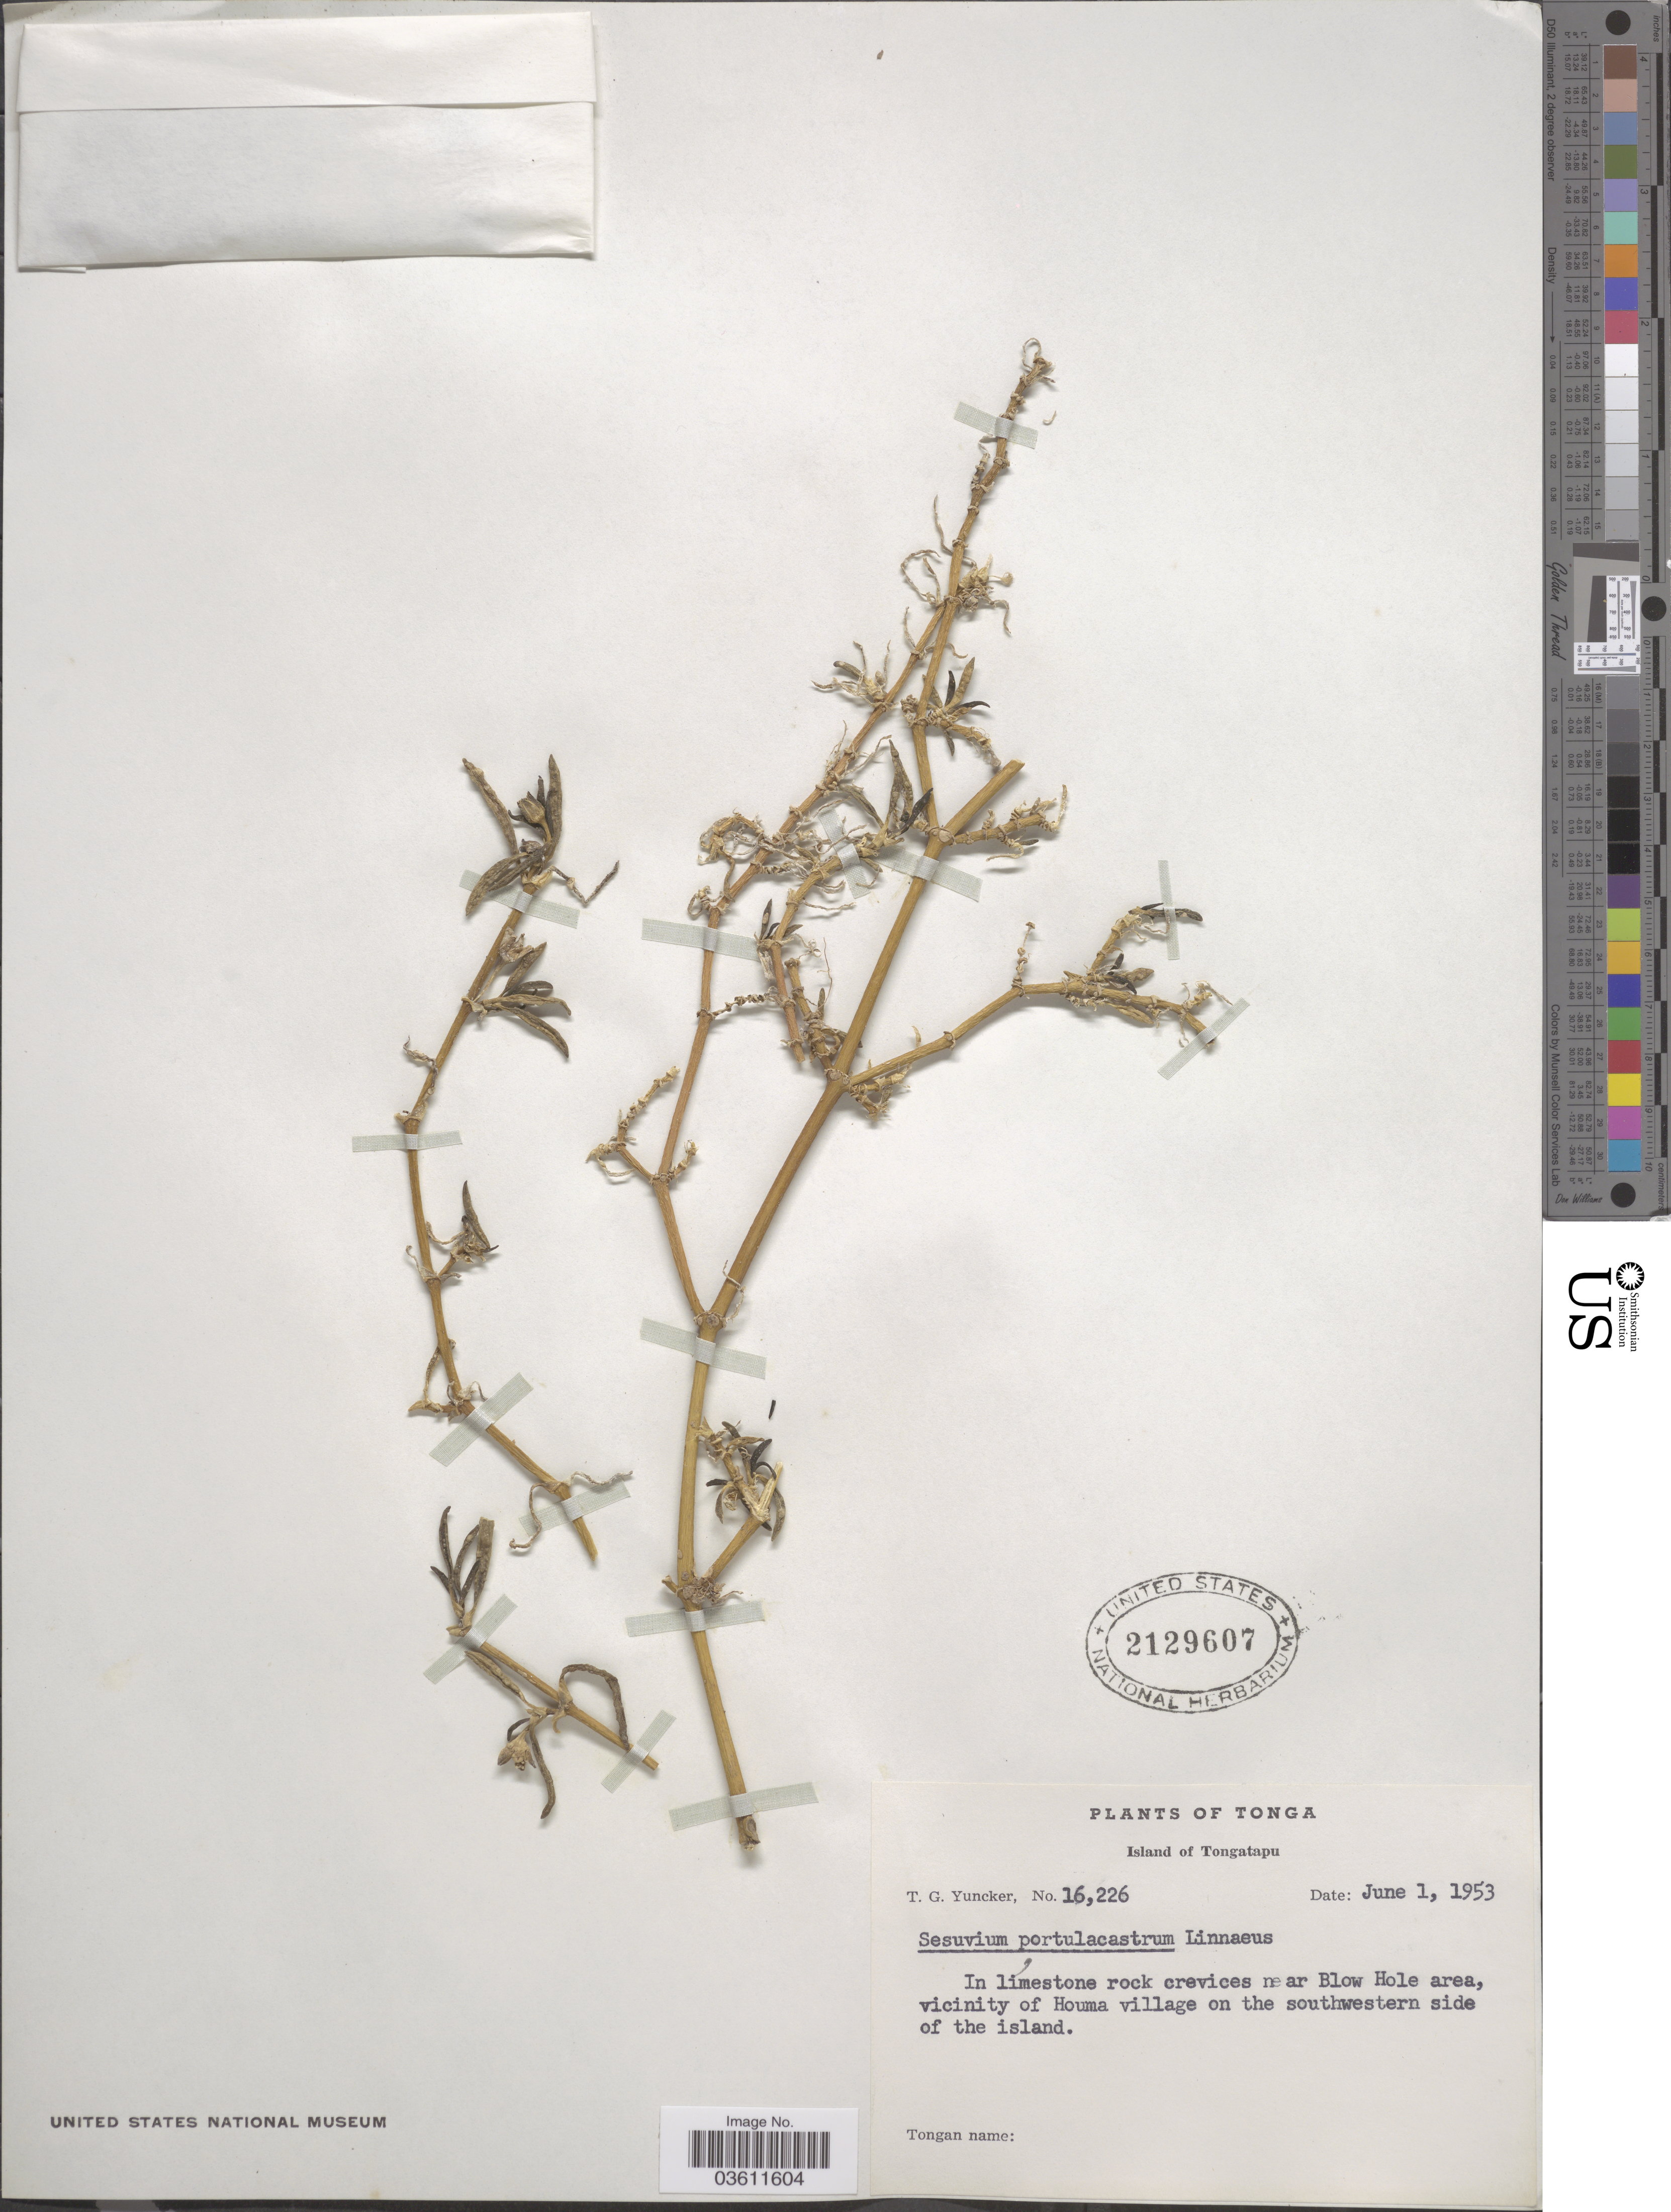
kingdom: Plantae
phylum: Tracheophyta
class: Magnoliopsida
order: Caryophyllales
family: Aizoaceae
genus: Sesuvium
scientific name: Sesuvium portulacastrum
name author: (L.) L.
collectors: T. G. Yuncker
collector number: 16226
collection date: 1953-06-01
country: Tonga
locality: Island of Tongatapu. In limestone rock crevices near Blow Hole area, vicinity of Houma village on the southwestern side of the island.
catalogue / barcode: US 2129607